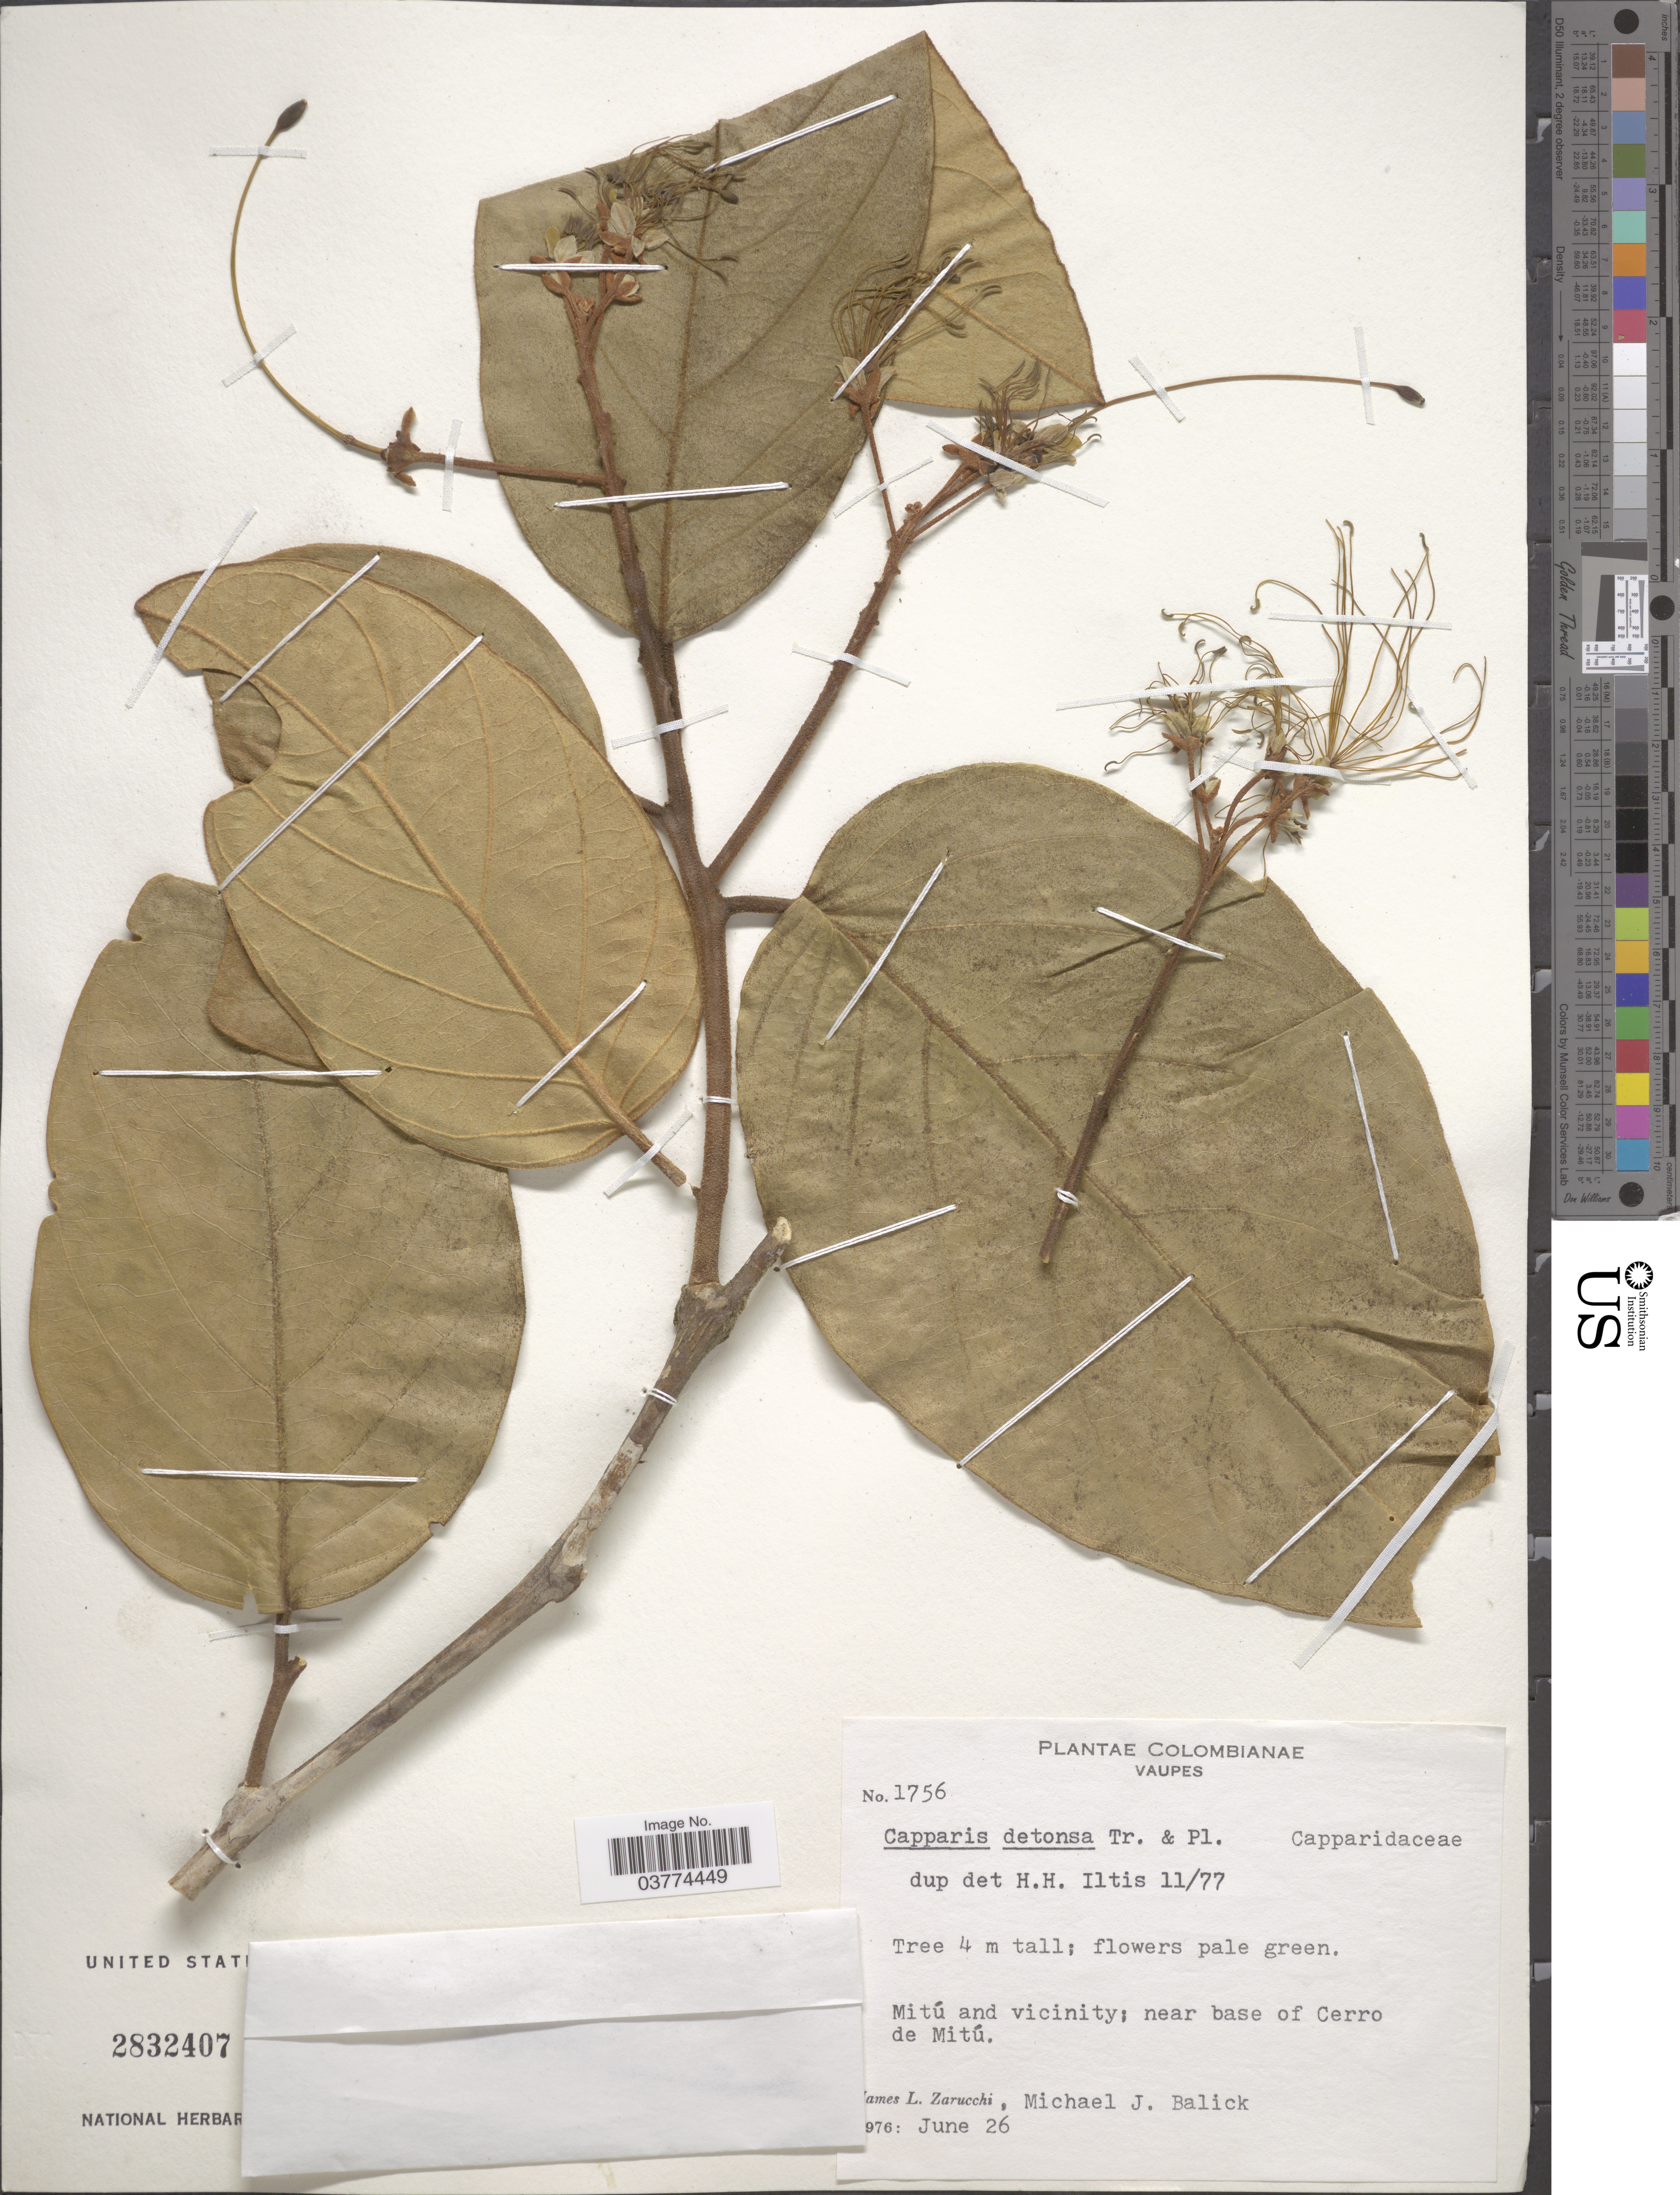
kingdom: Plantae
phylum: Tracheophyta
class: Magnoliopsida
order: Brassicales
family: Capparaceae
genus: Preslianthus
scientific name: Preslianthus detonsus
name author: (Triana & Planch.) Cornejo & Iltis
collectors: J. L. Zarucchi & M. J. Balick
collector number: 1756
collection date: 1976-06-26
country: Colombia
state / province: Vaupés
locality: Mitú and vicinity; near base of Cerro de Mitú.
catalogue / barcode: US 2832407